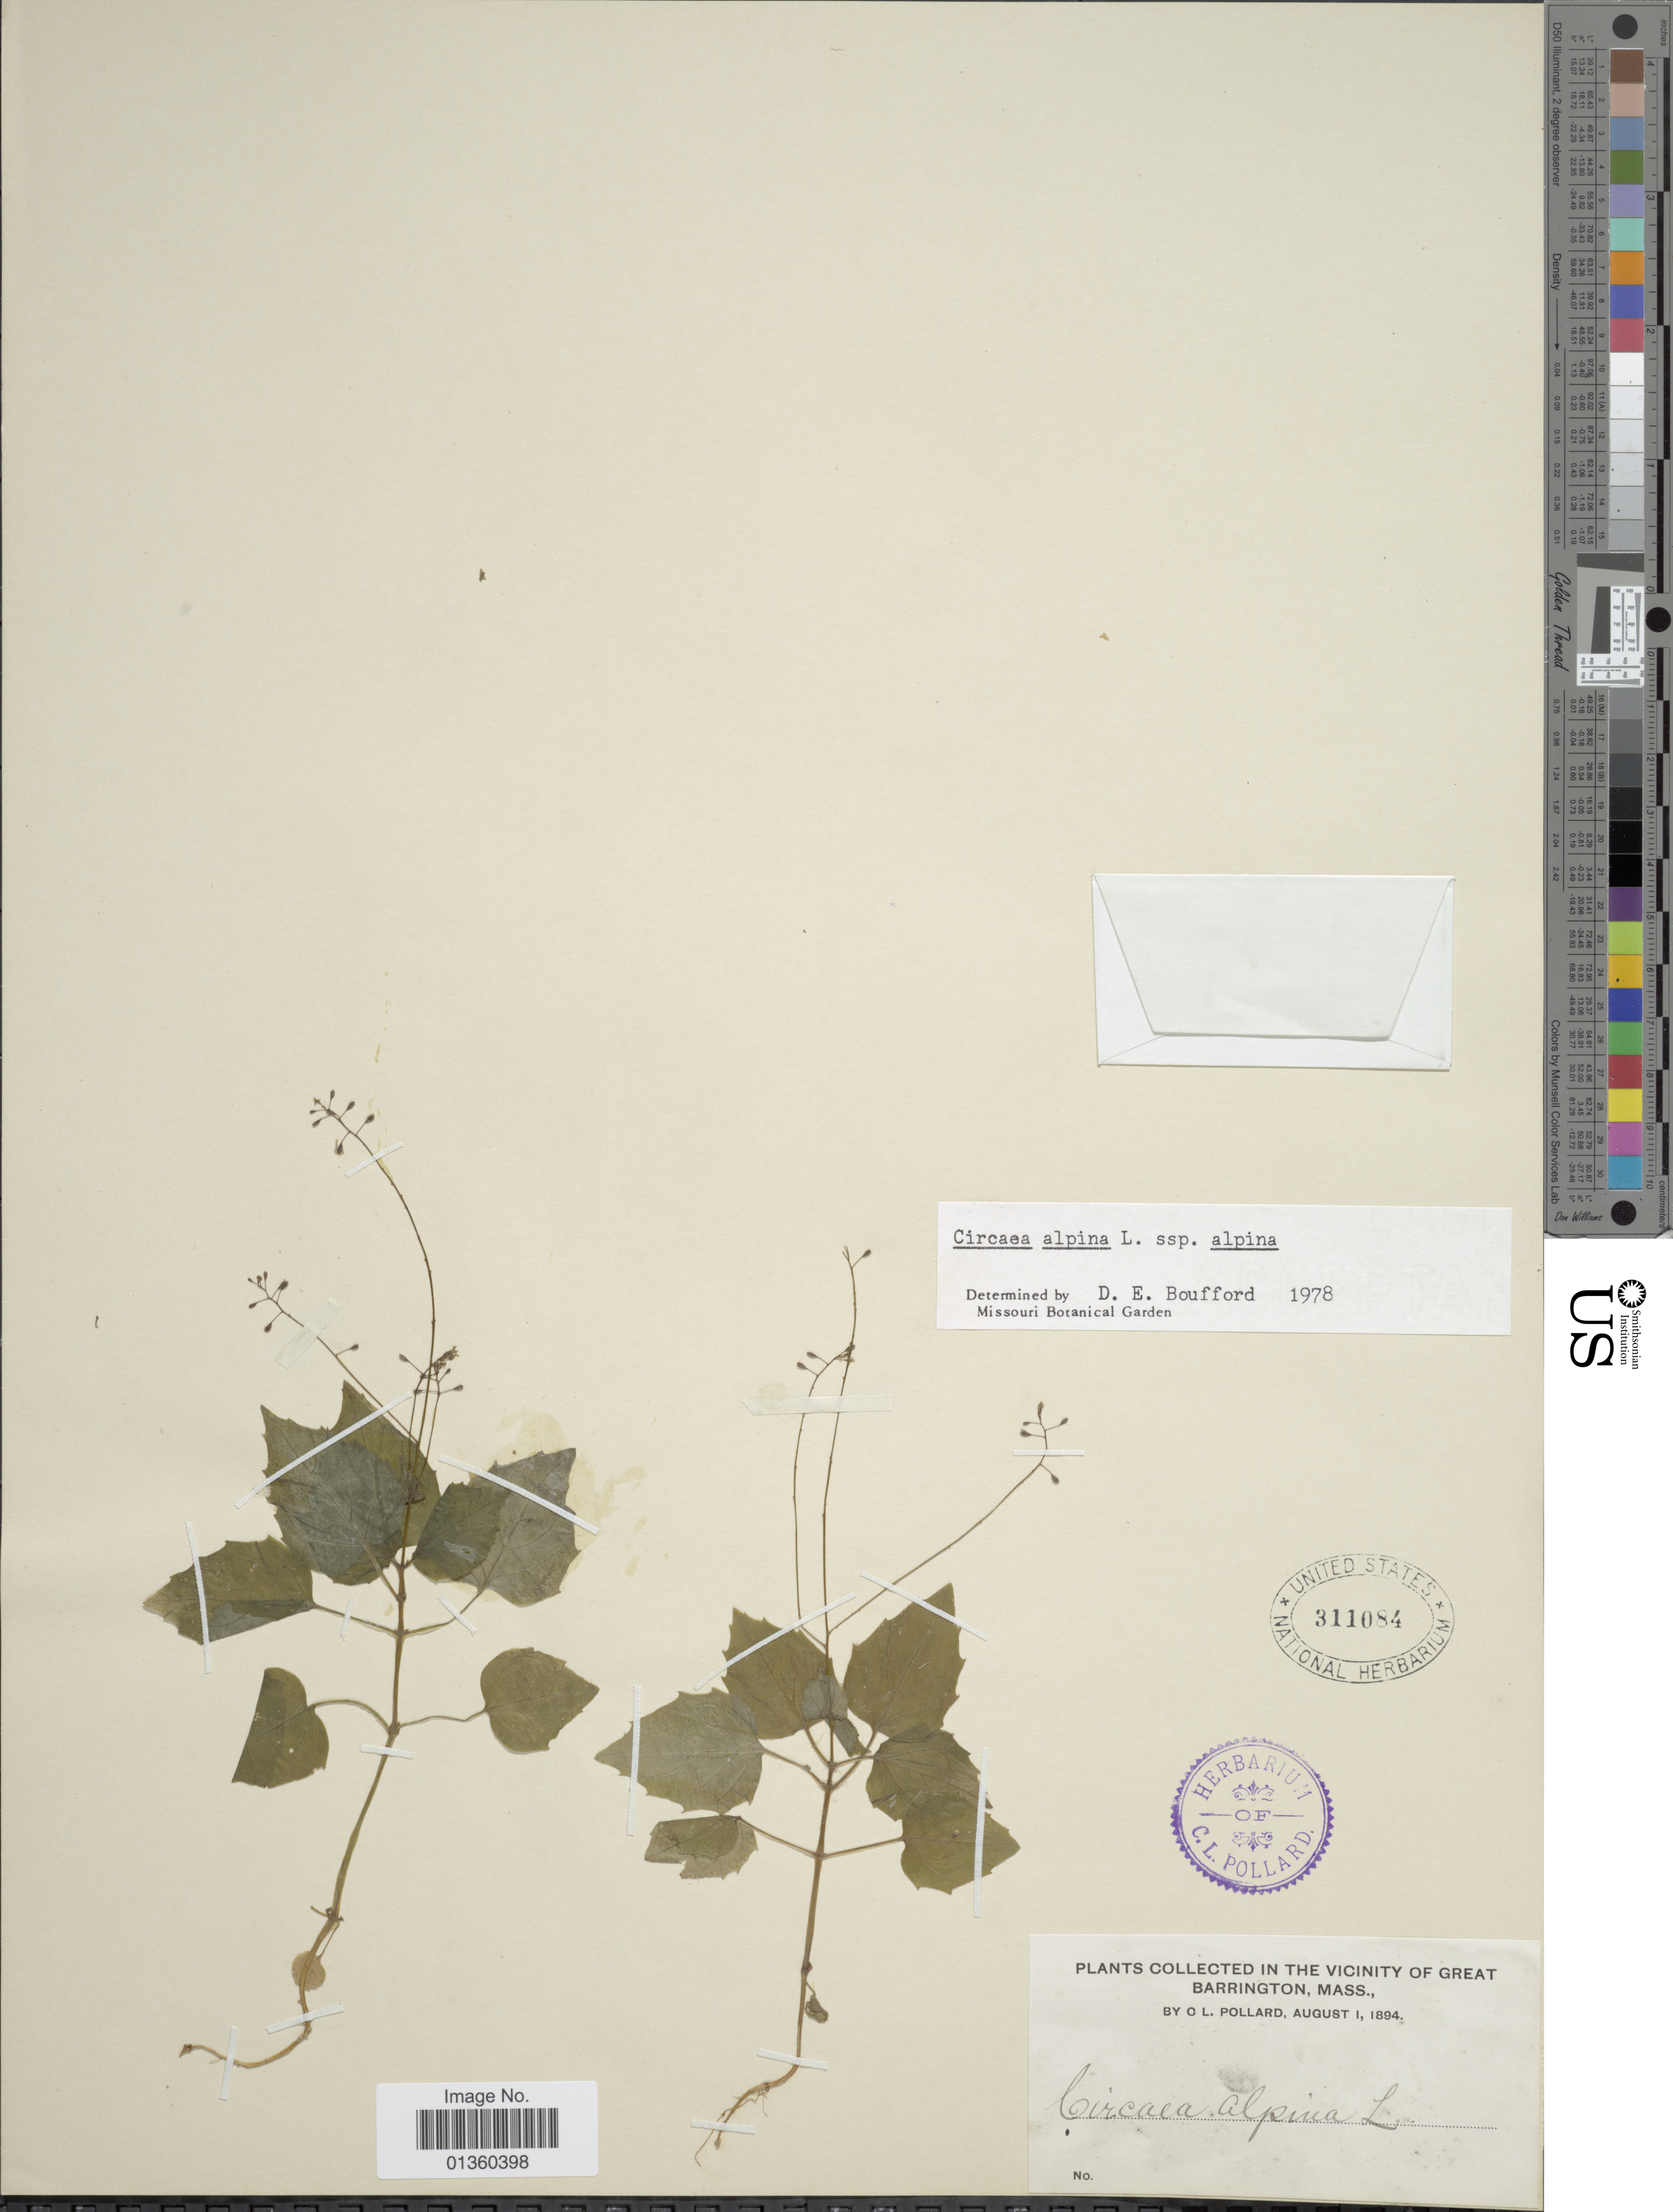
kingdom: Plantae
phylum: Tracheophyta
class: Magnoliopsida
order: Myrtales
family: Onagraceae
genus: Circaea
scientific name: Circaea alpina subsp. alpina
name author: L.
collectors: C. L. Pollard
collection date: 1894-08-01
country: United States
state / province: Massachusetts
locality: Vicinity of Great Barrington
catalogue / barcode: US 311084